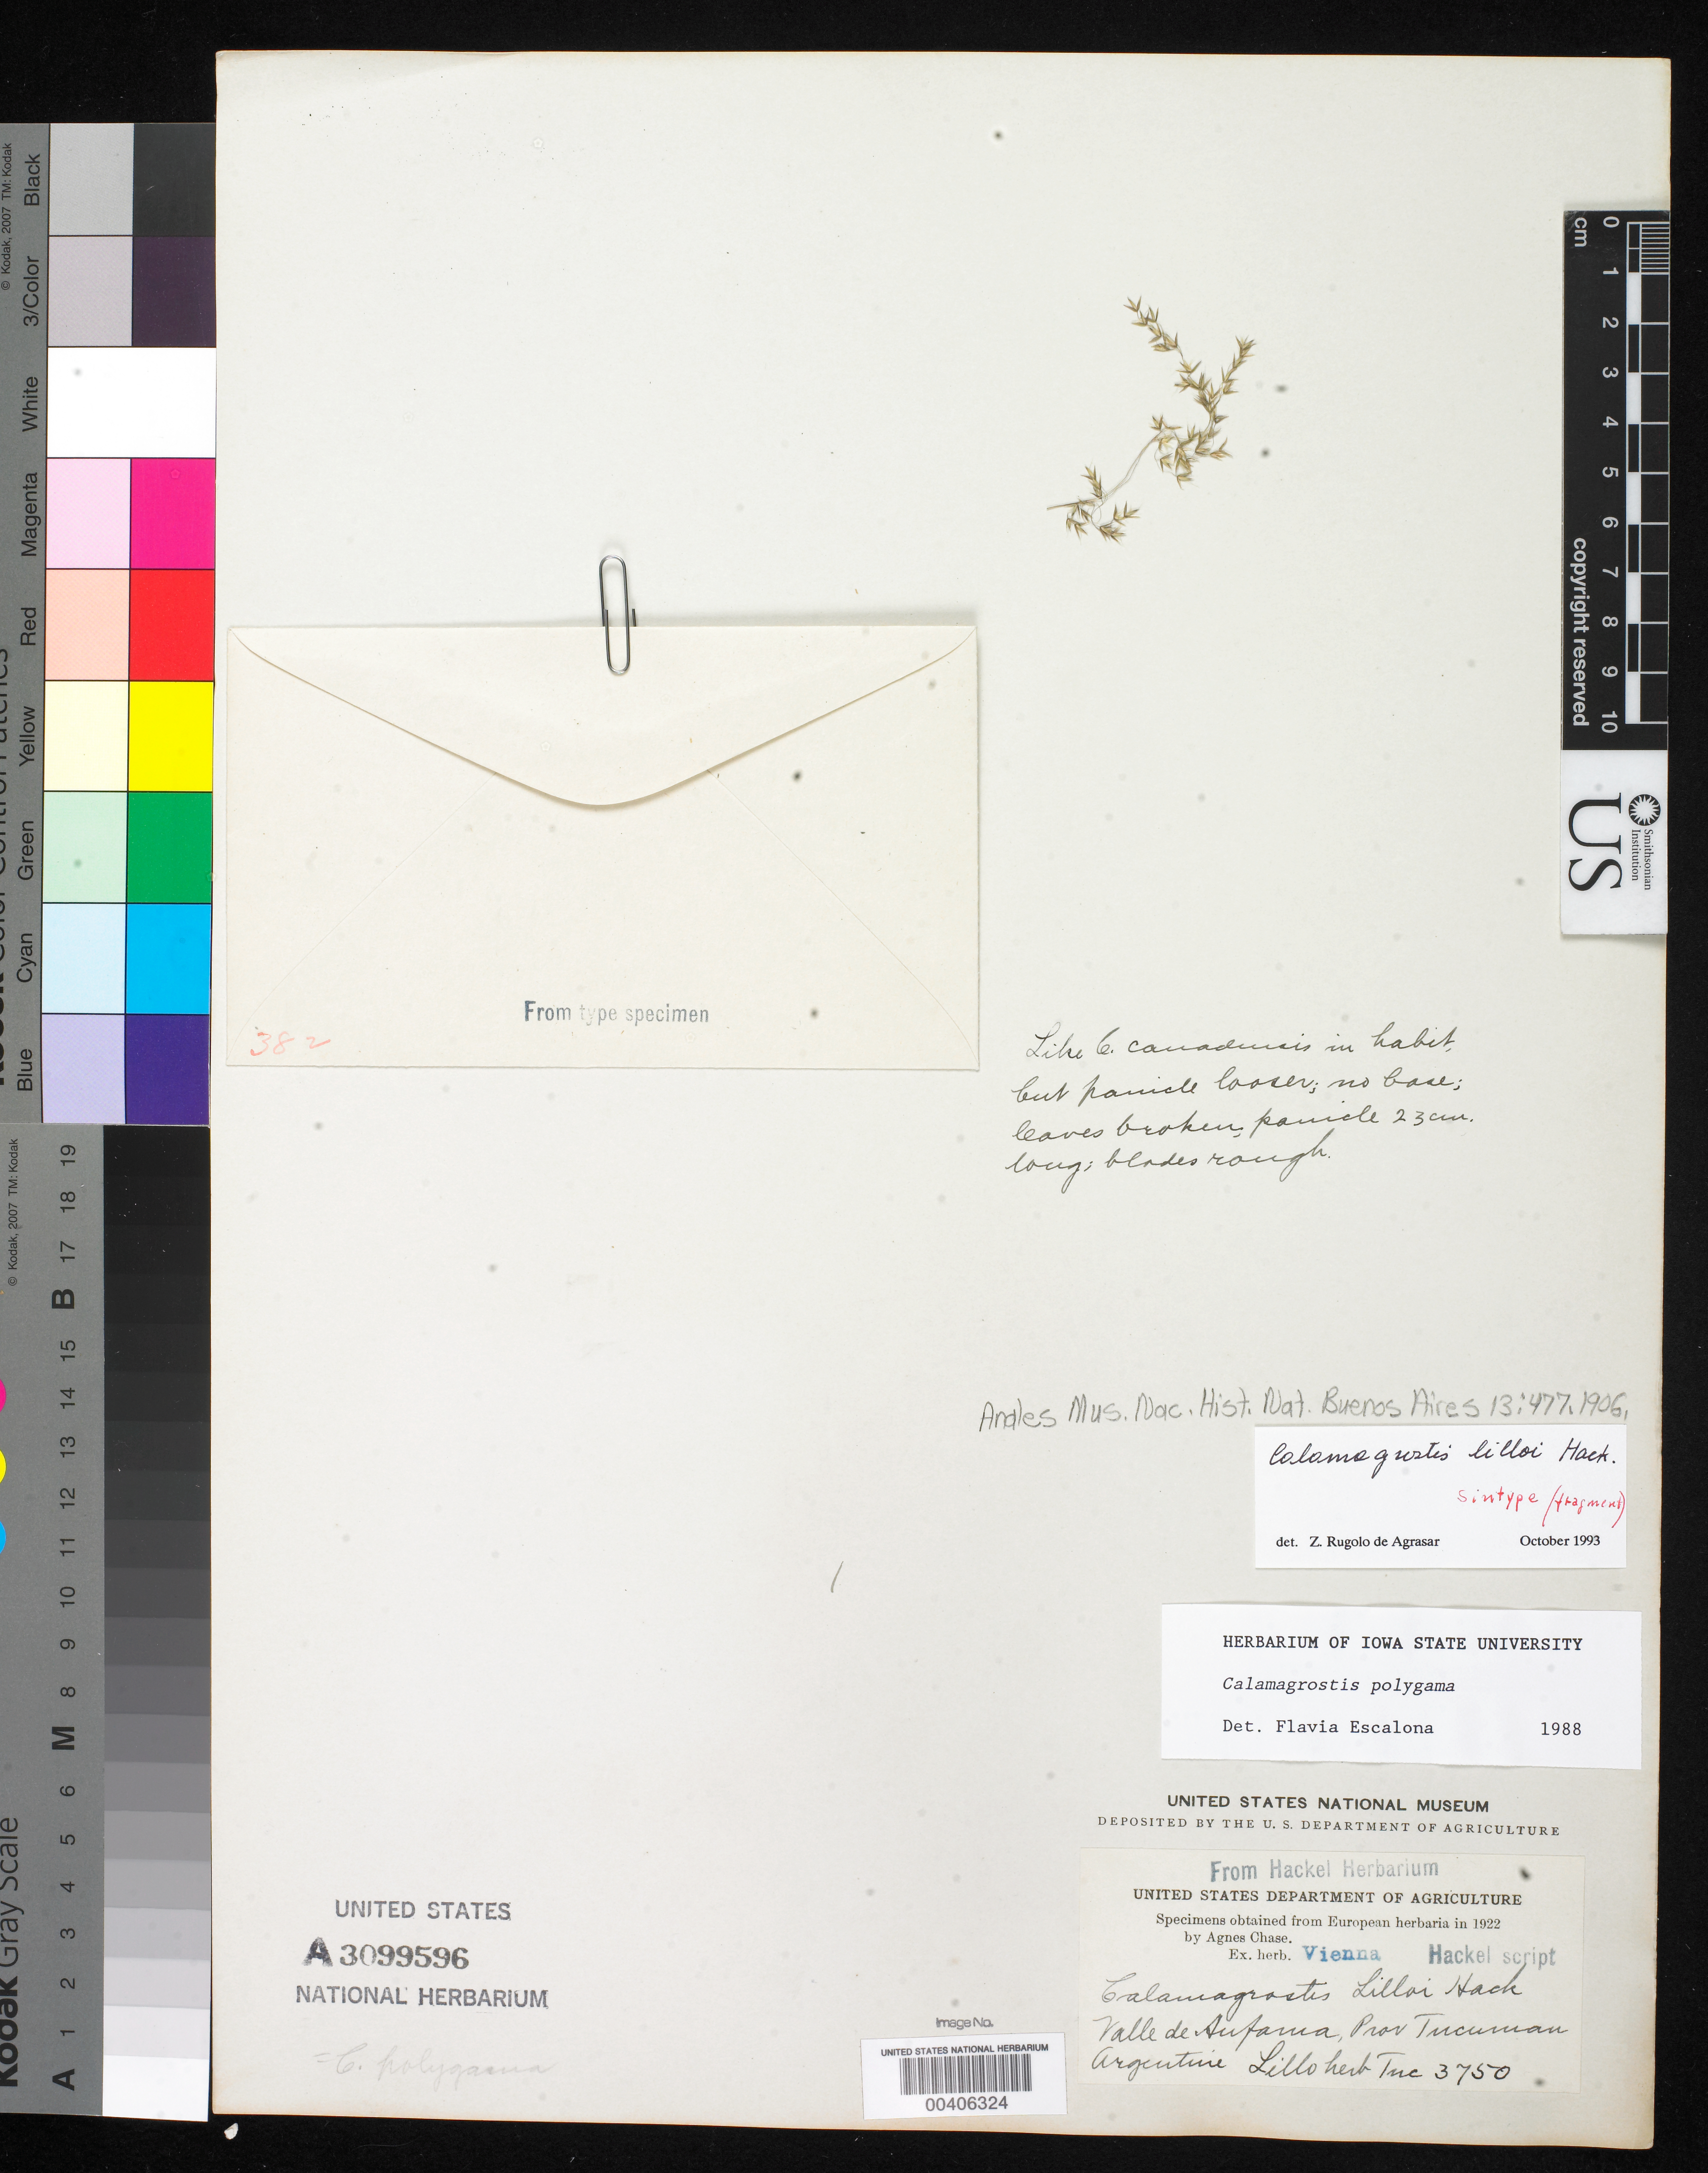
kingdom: Plantae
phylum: Tracheophyta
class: Liliopsida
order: Poales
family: Poaceae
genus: Calamagrostis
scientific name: Calamagrostis lilloi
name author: Hack.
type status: Type Fragment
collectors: M. Lillo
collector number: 3750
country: Argentina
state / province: Tucumán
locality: Valle de Sufama.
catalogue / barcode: US 3099596A